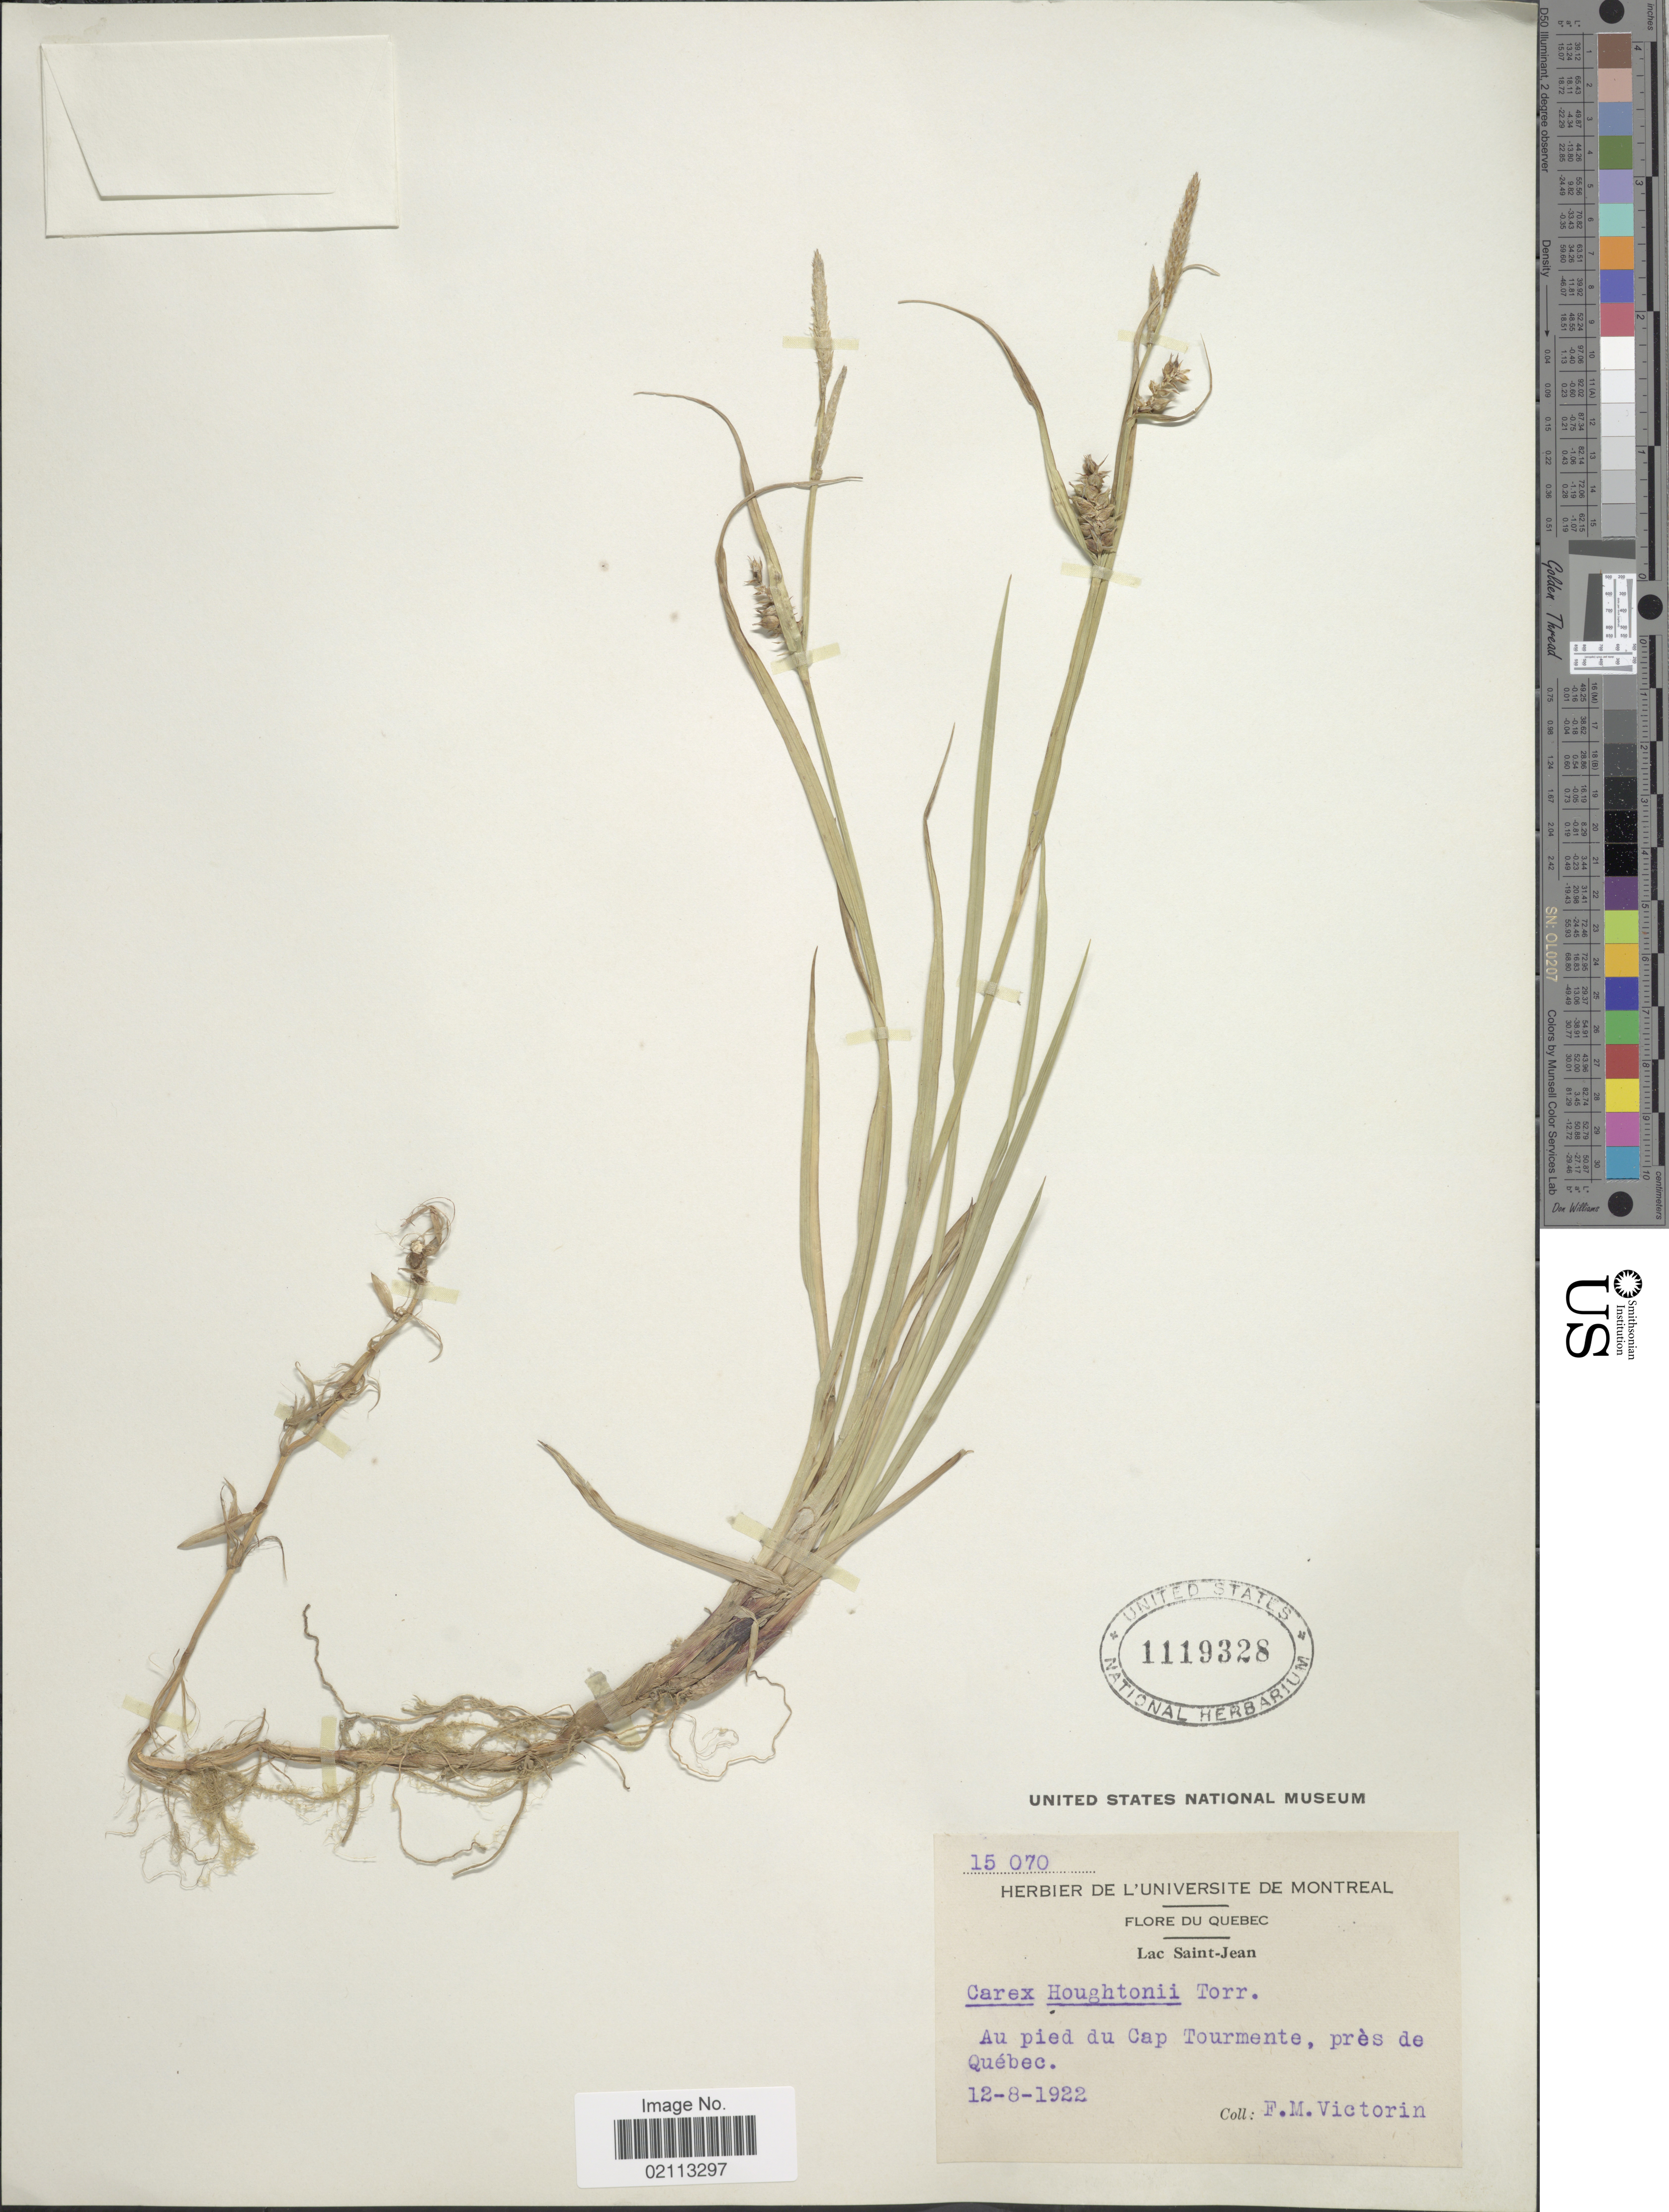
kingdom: Plantae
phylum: Tracheophyta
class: Liliopsida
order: Poales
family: Cyperaceae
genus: Carex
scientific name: Carex houghtoniana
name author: Torr. ex Dewey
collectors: Fr. Marie-Victorin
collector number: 15070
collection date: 1922-08-12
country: Canada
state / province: Quebec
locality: Lac Saint-Jean, Au pied du Cap Tourmente, près de Québec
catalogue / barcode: US 1119328